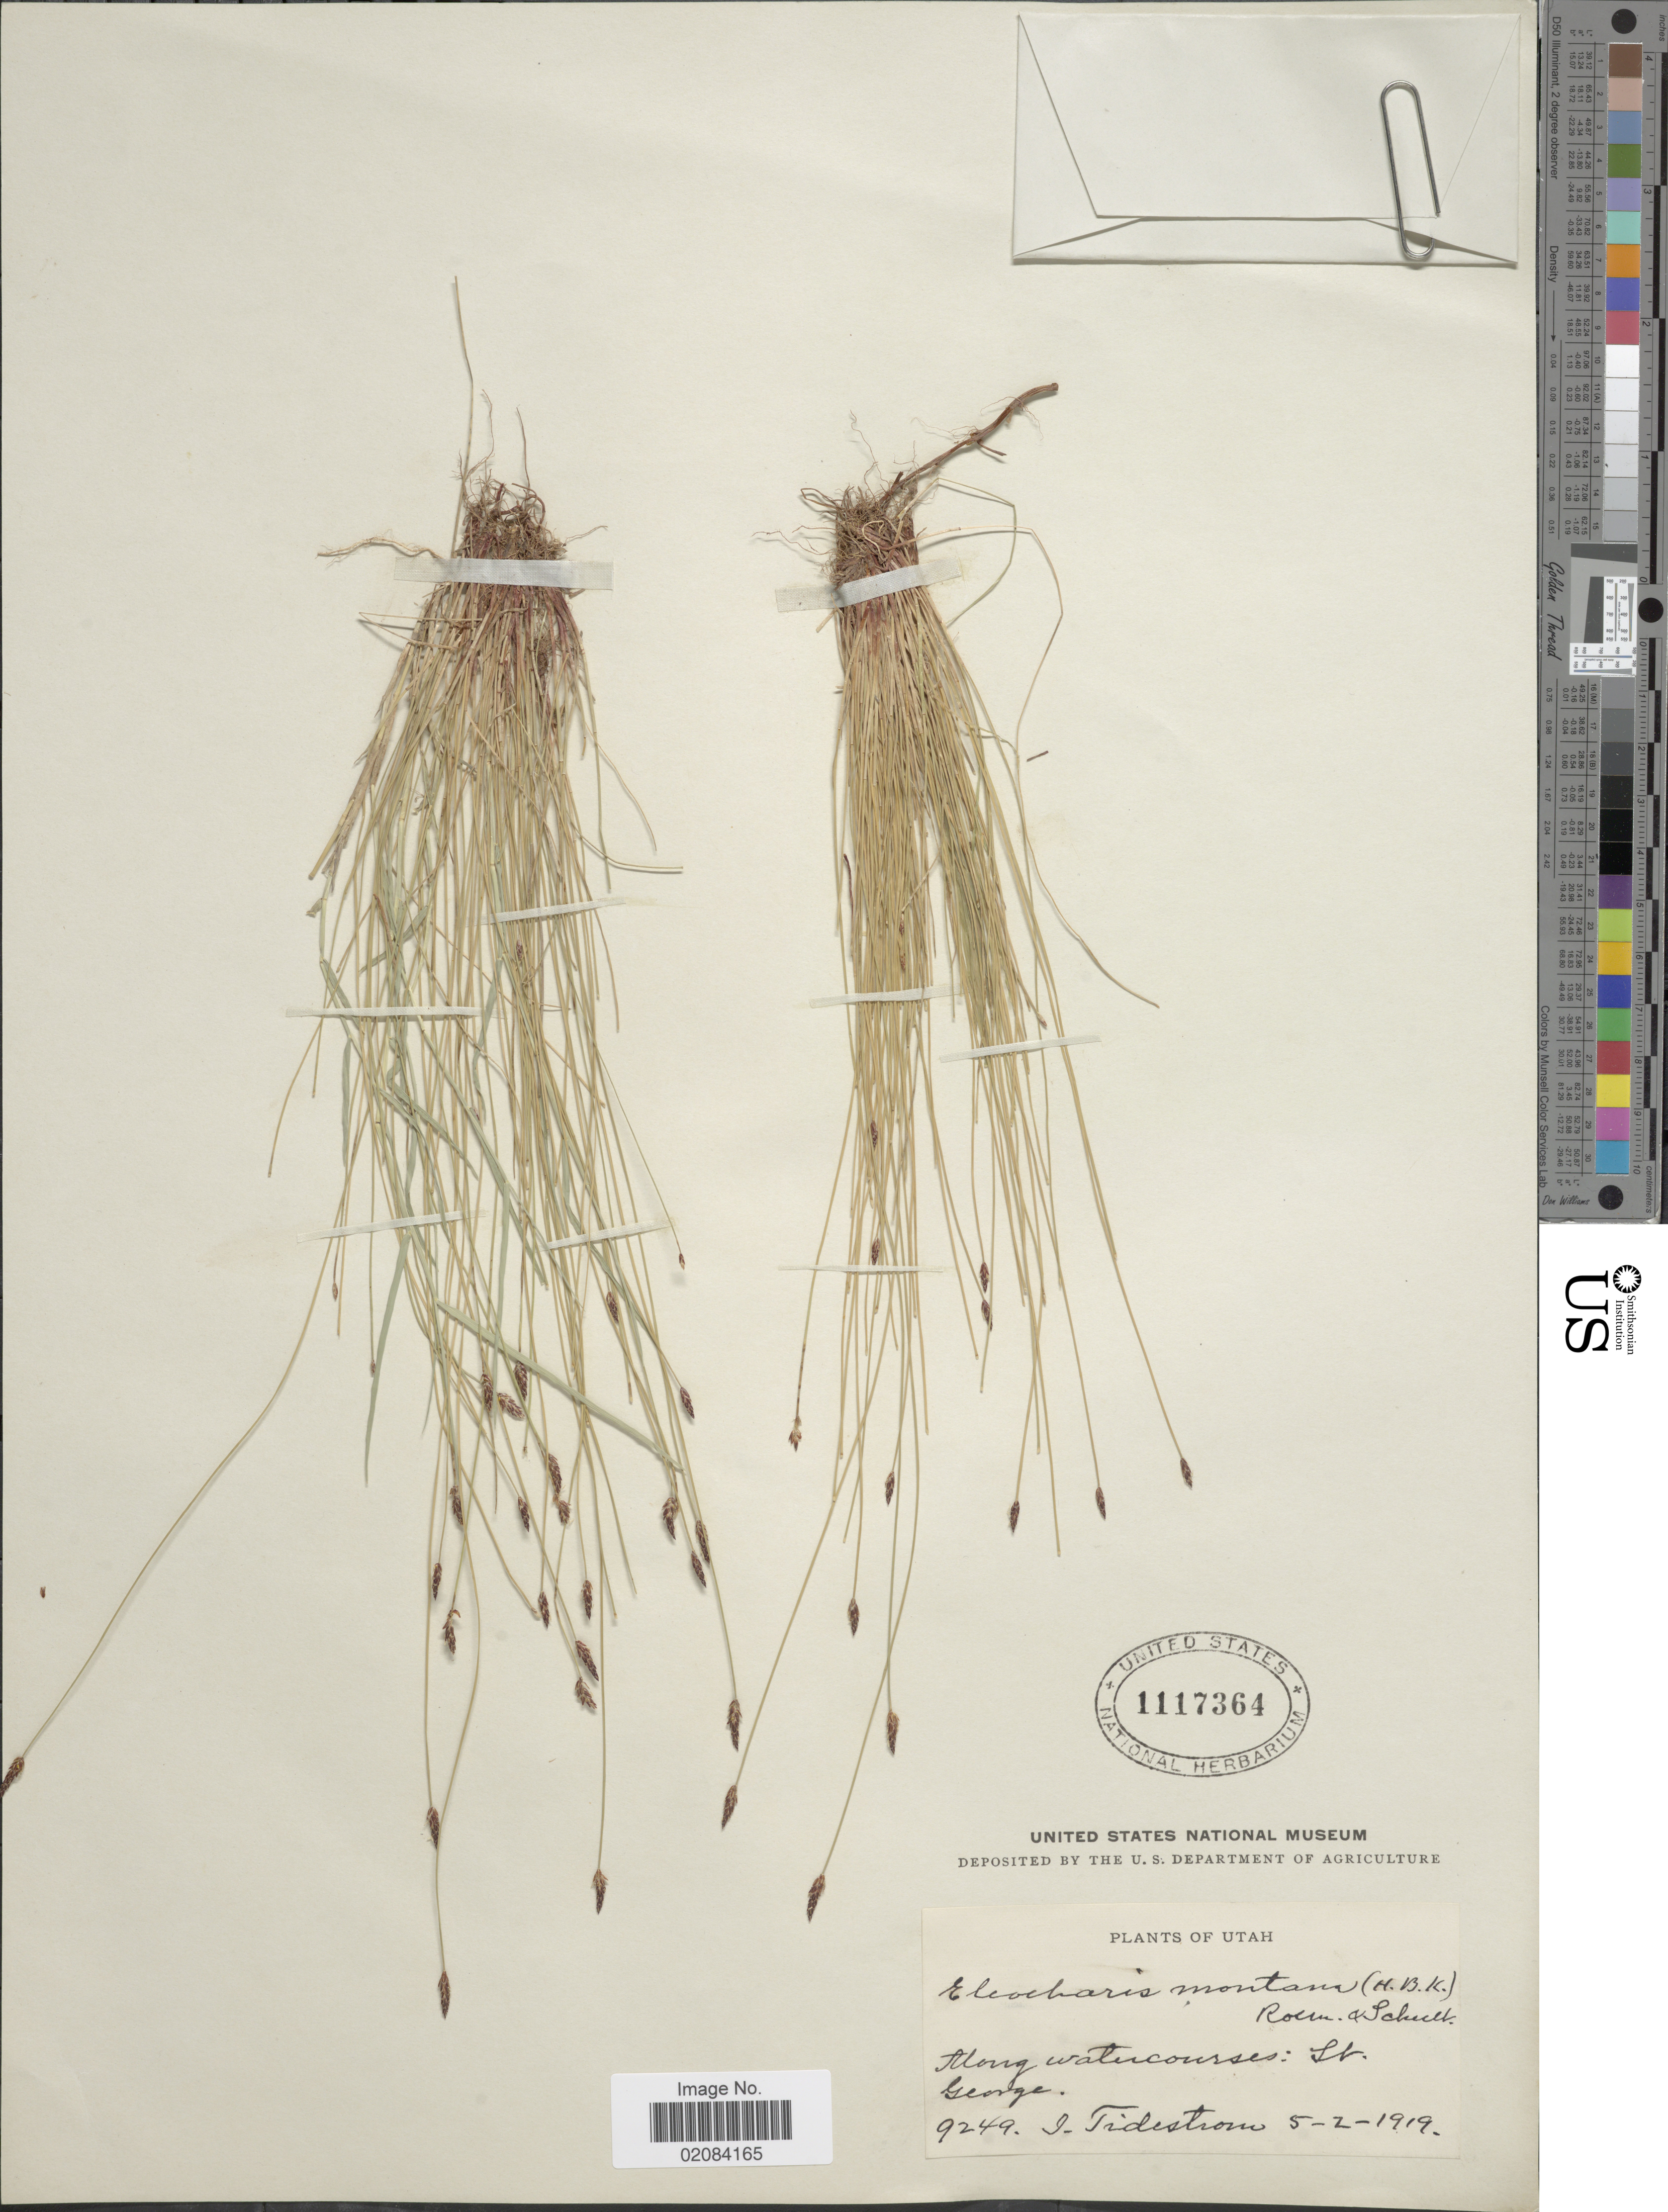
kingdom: Plantae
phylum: Tracheophyta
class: Liliopsida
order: Poales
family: Cyperaceae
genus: Eleocharis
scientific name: Eleocharis parishii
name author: Britton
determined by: Strong, Mark T., (BOT), Smithsonian Institution - National Museum of Natural History (UNITED STATES)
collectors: I. F. Tidestrom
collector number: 9249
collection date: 1919-05-02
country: United States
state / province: Utah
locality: Utah, along watercourses: St. George.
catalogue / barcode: US 1117364